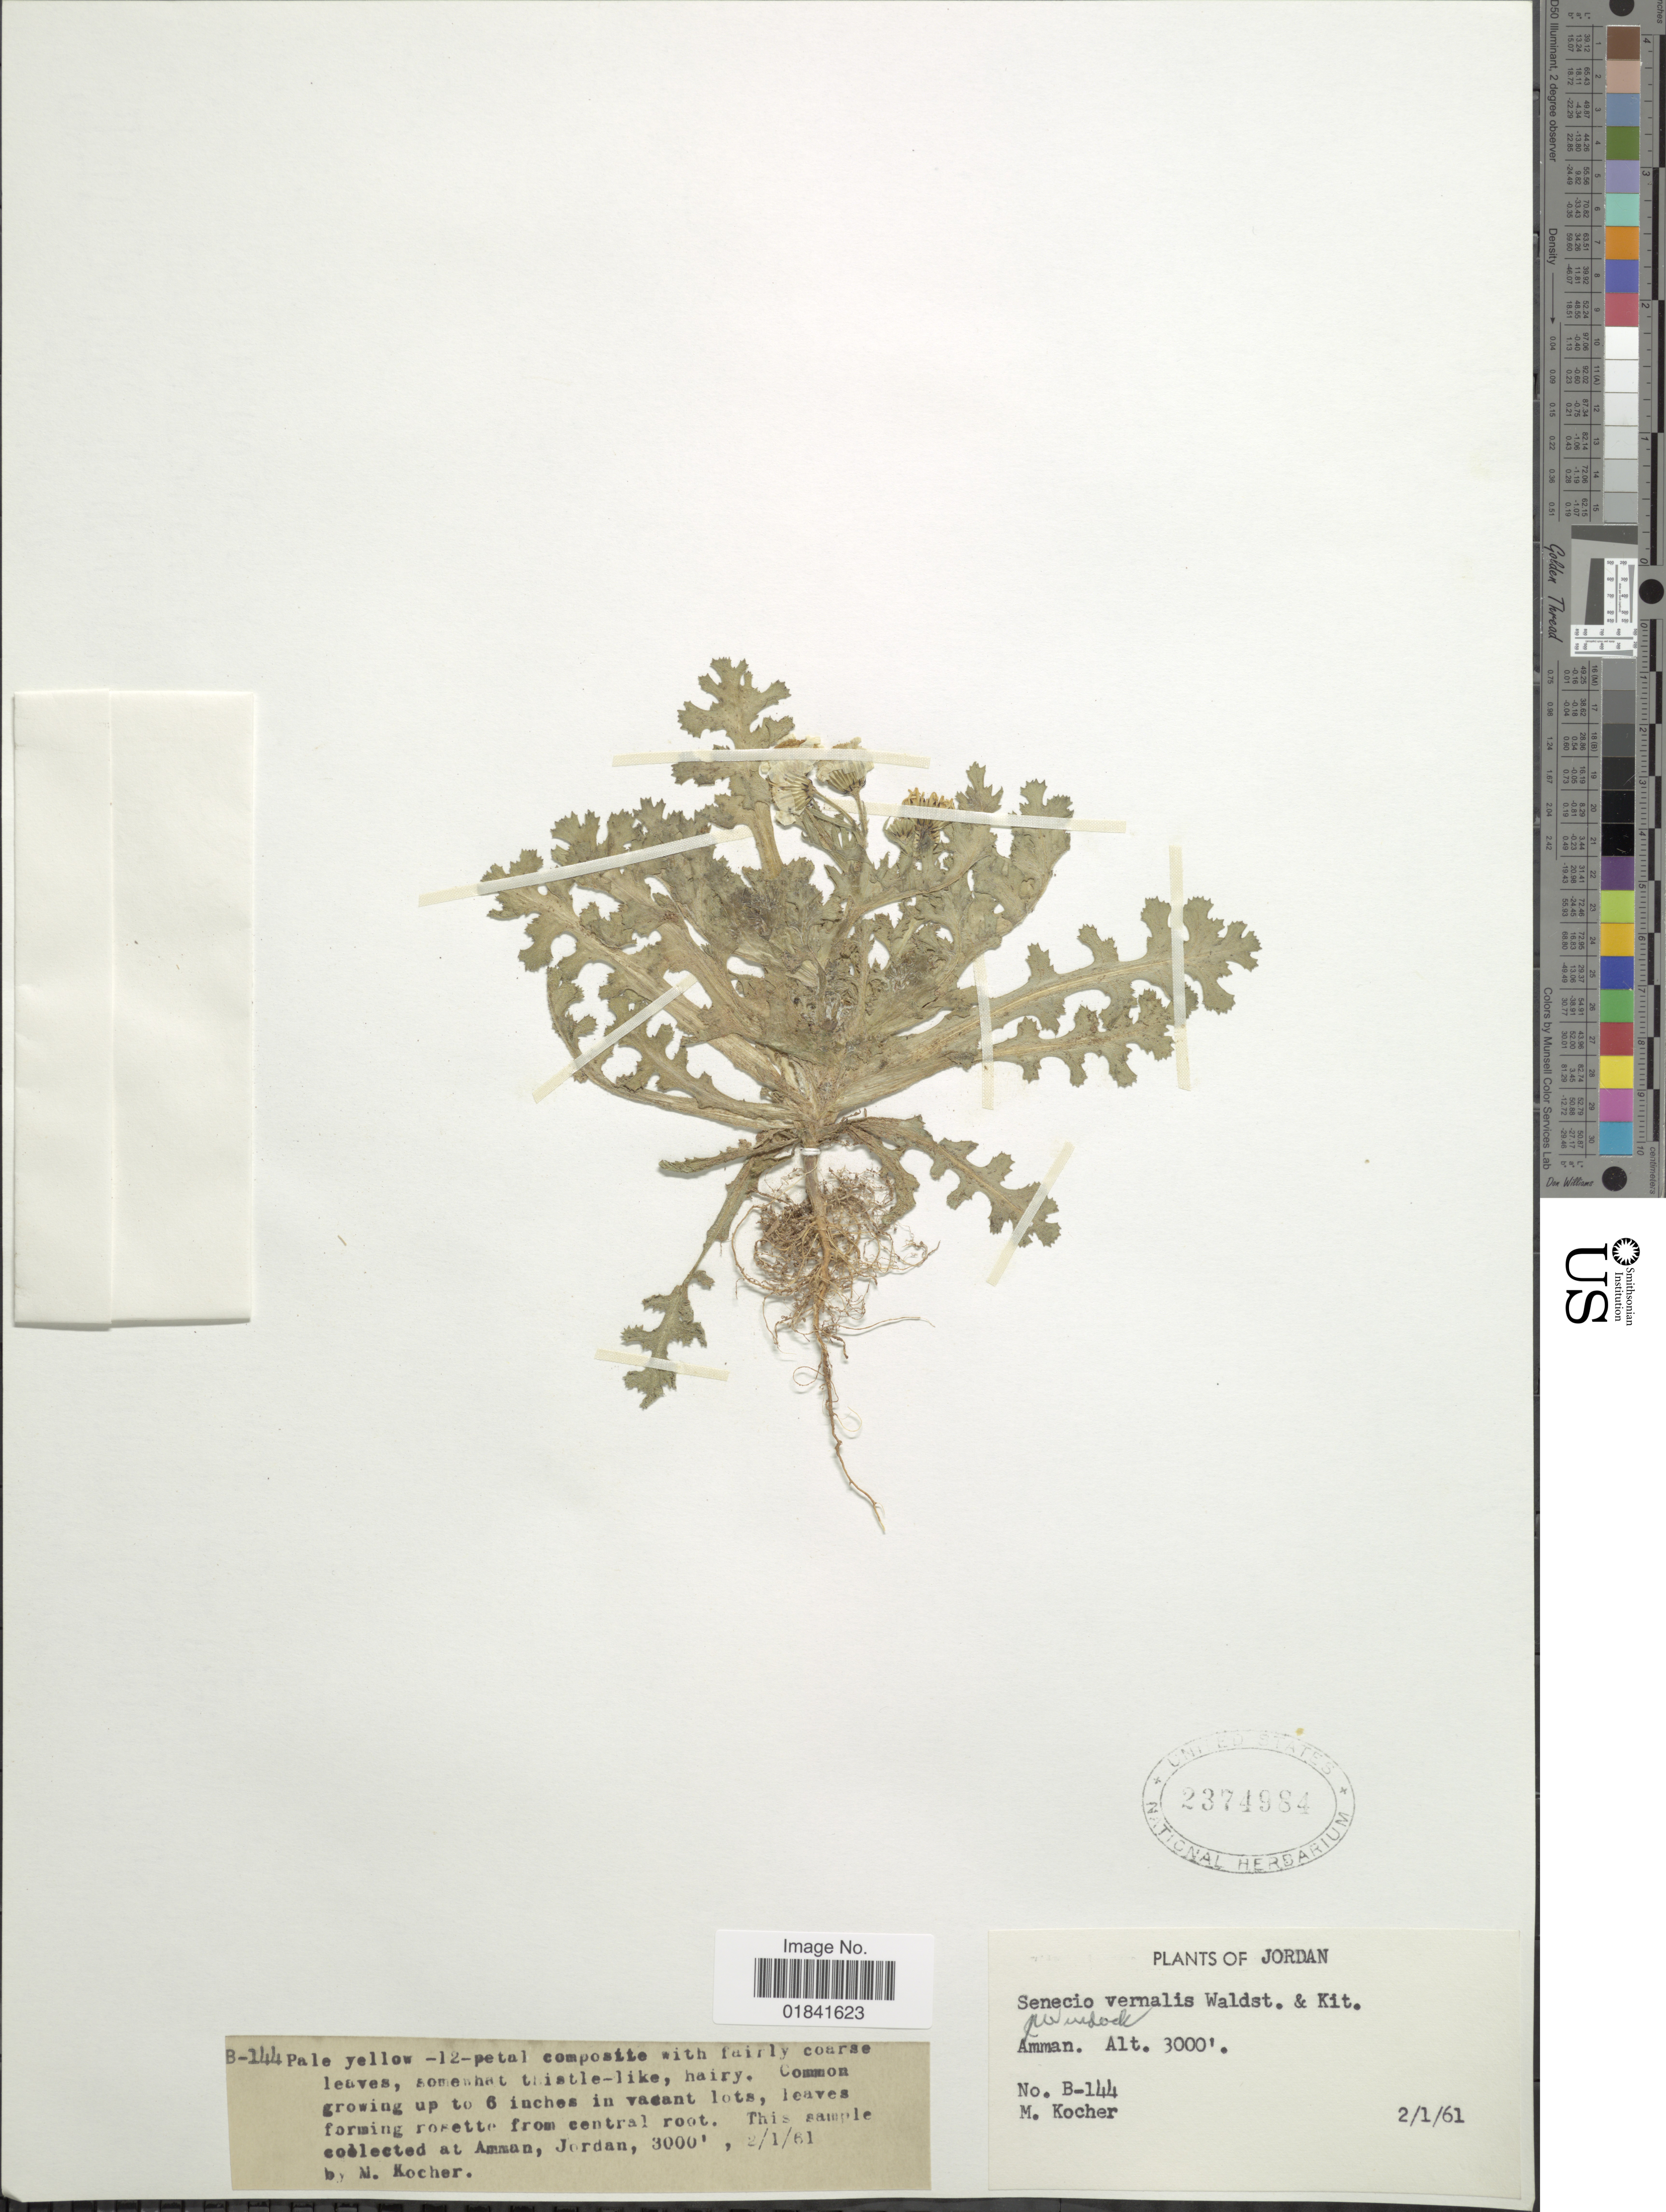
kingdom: Plantae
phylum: Tracheophyta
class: Magnoliopsida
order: Asterales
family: Asteraceae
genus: Senecio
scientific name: Senecio vernalis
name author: Franch.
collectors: M. Kocher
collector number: B144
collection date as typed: Transcribed d/m/y: 2/1/61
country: Jordan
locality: Amman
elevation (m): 914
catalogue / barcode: US 2374984